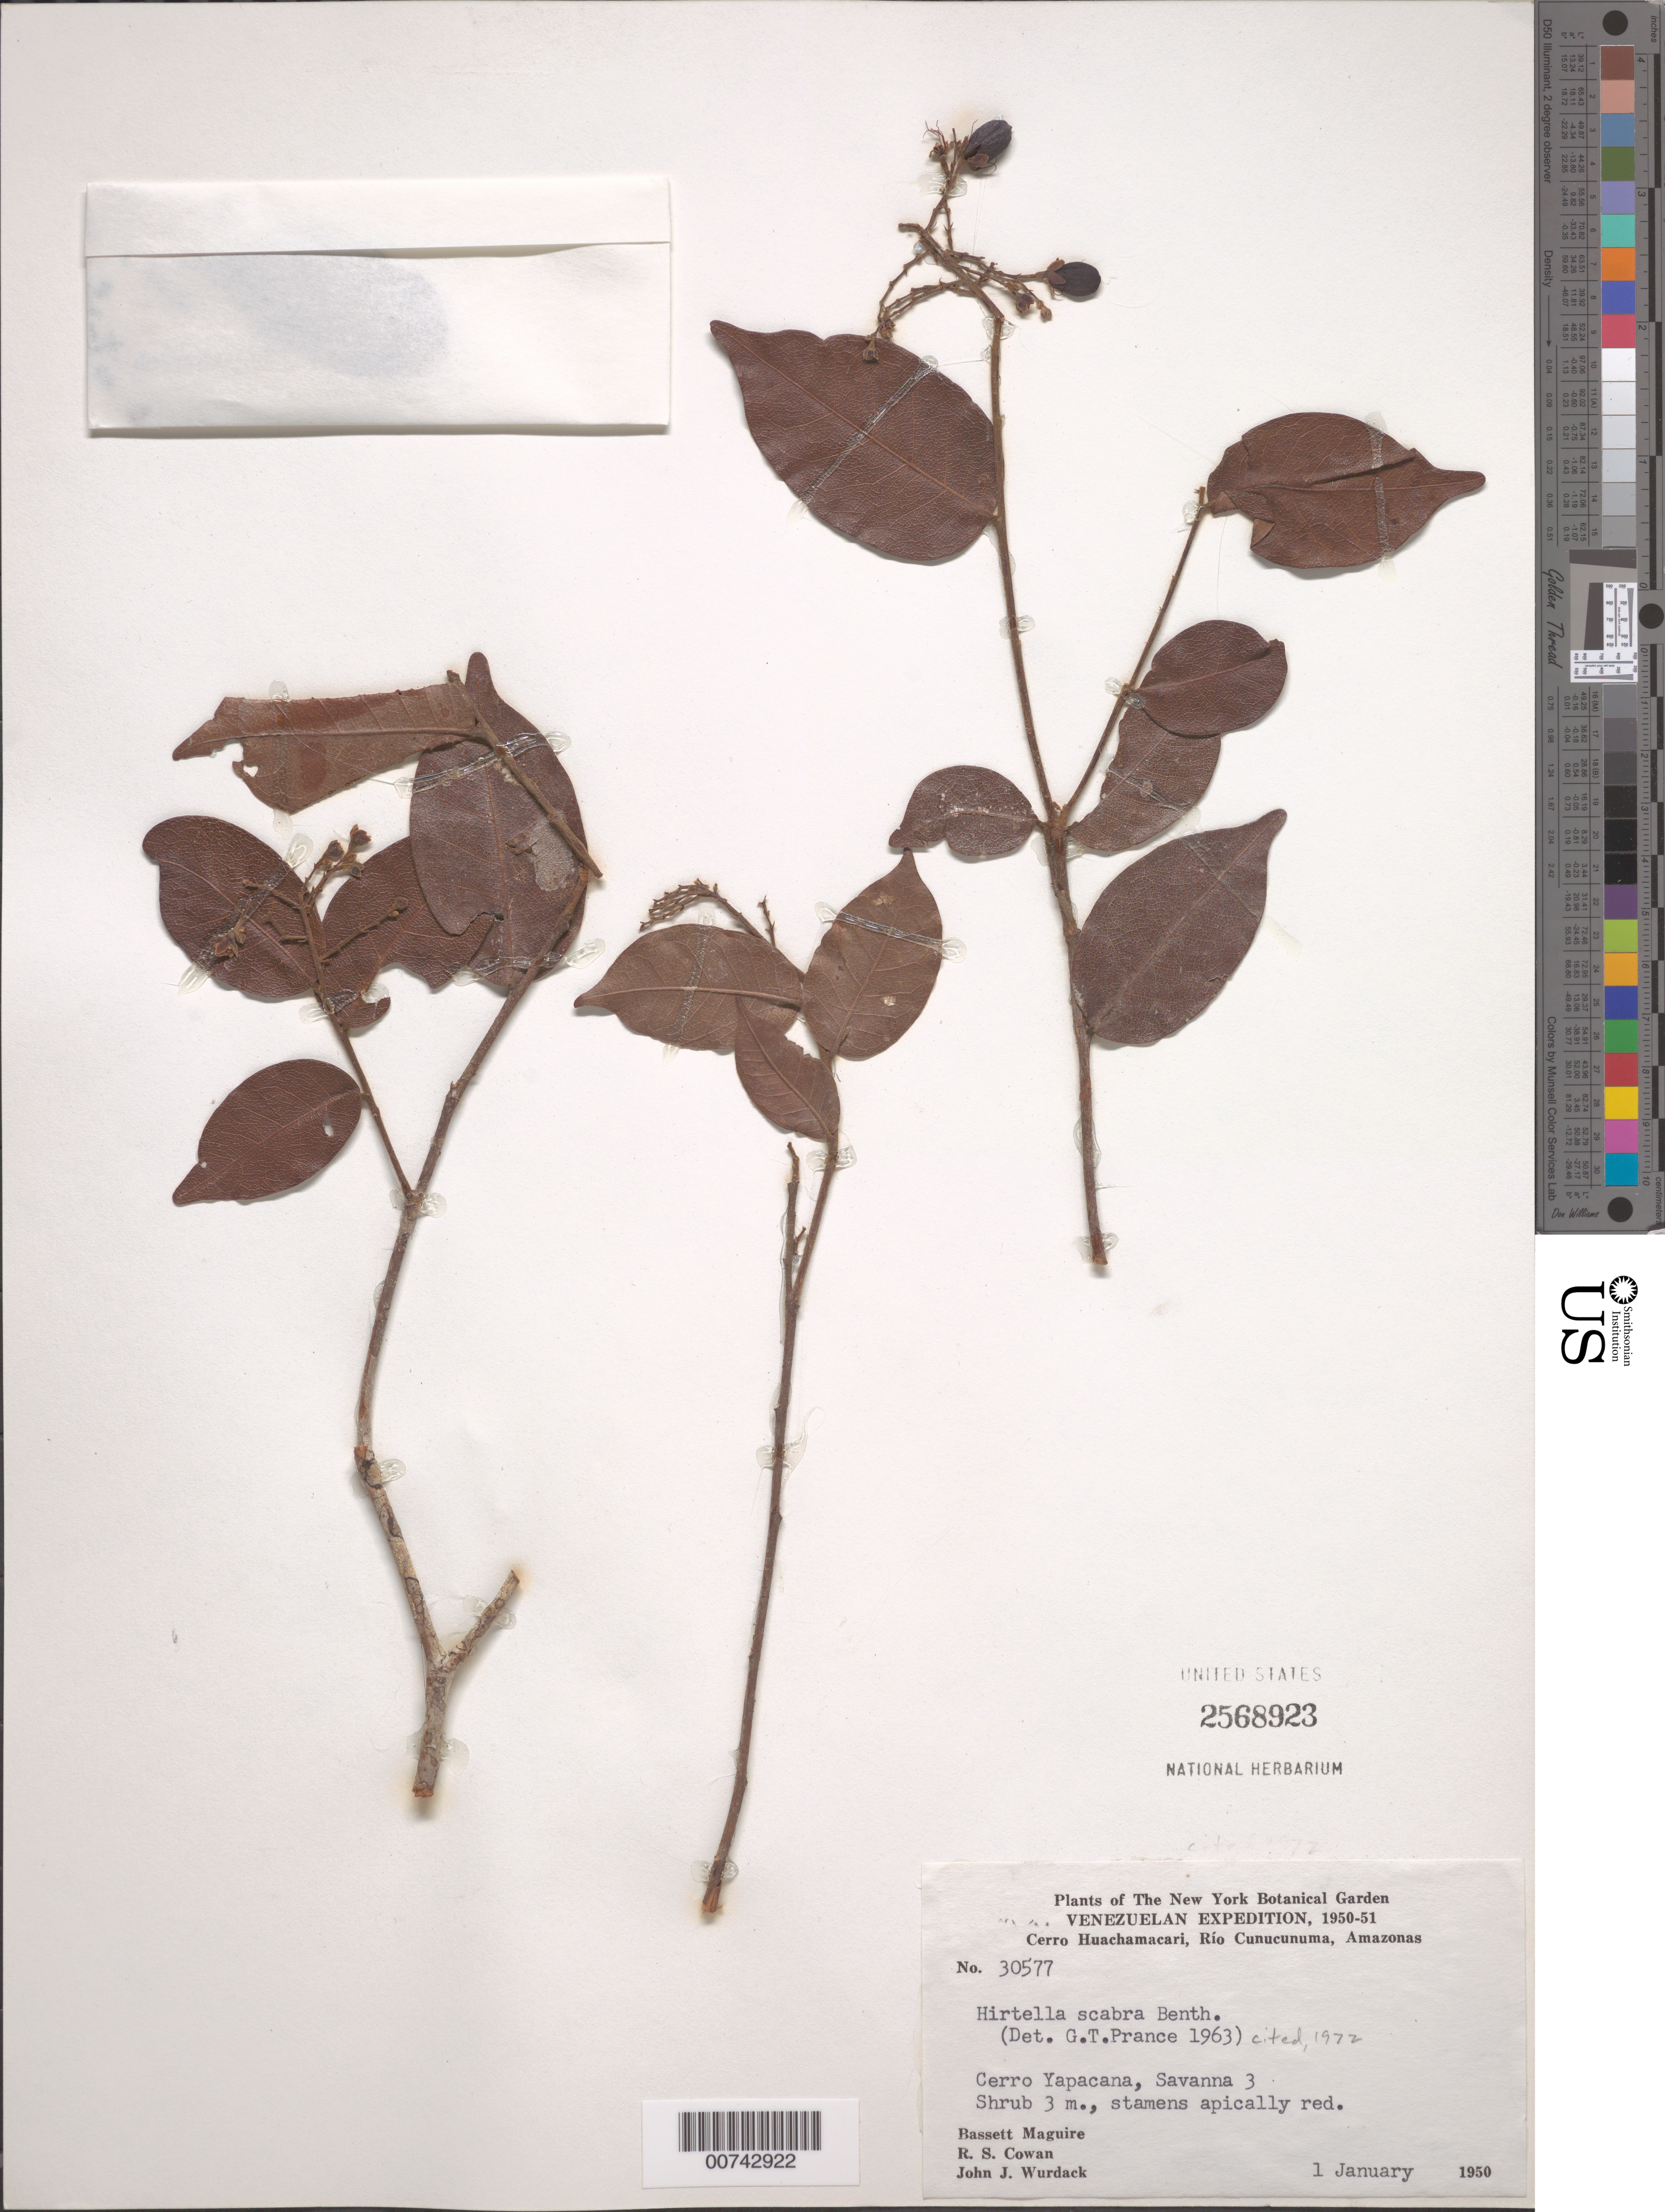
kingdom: Plantae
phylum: Tracheophyta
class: Magnoliopsida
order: Malpighiales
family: Chrysobalanaceae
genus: Hirtella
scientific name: Hirtella scabra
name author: Benth.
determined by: Prance, G. T.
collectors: B. Maguire, R. S. Cowan & J. J. Wurdack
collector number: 30577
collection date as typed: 1-Jan-51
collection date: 1951-01-01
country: Venezuela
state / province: Amazonas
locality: Cerro Yapacána, Río Orinoco; savanna No. 3, NW base of mountain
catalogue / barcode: US 2568923